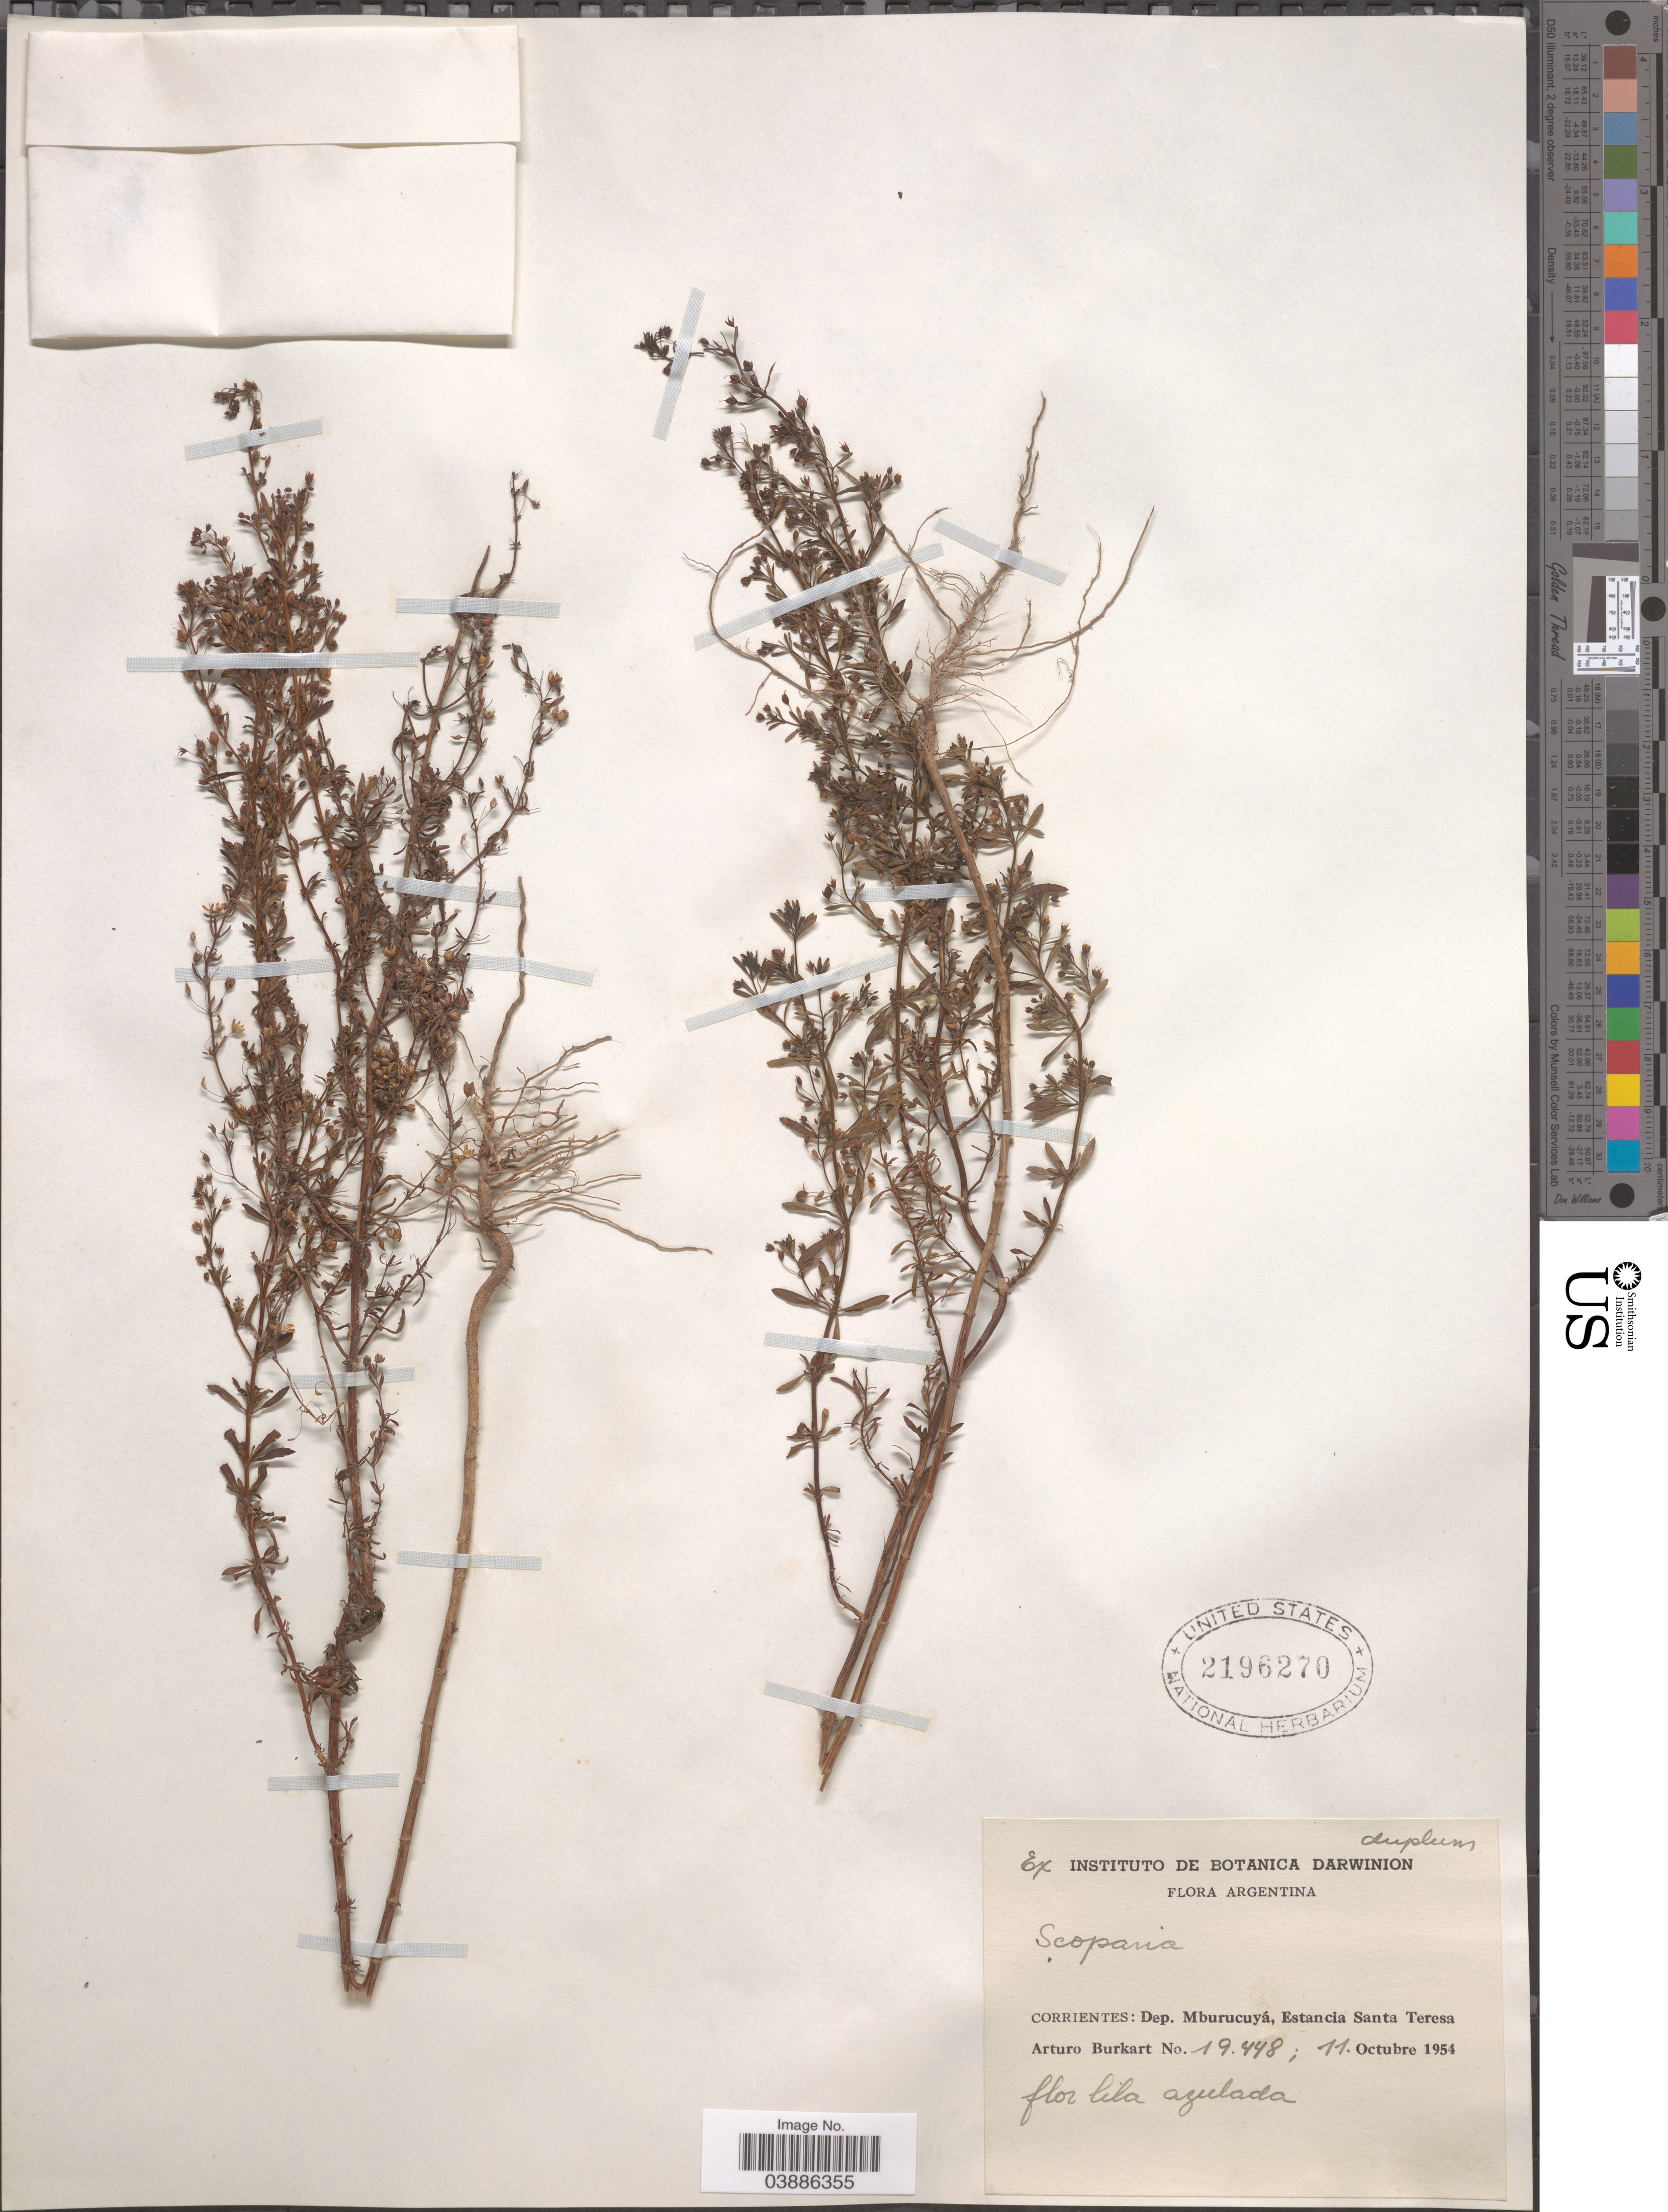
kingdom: Plantae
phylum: Tracheophyta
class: Magnoliopsida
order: Lamiales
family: Plantaginaceae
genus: Scoparia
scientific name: Scoparia sp.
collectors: A. E. Burkart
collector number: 19448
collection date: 1954-10-11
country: Argentina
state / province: Corrientes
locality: Dep. Mburucuyá, Estancia Santa Teresa.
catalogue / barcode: US 2196270